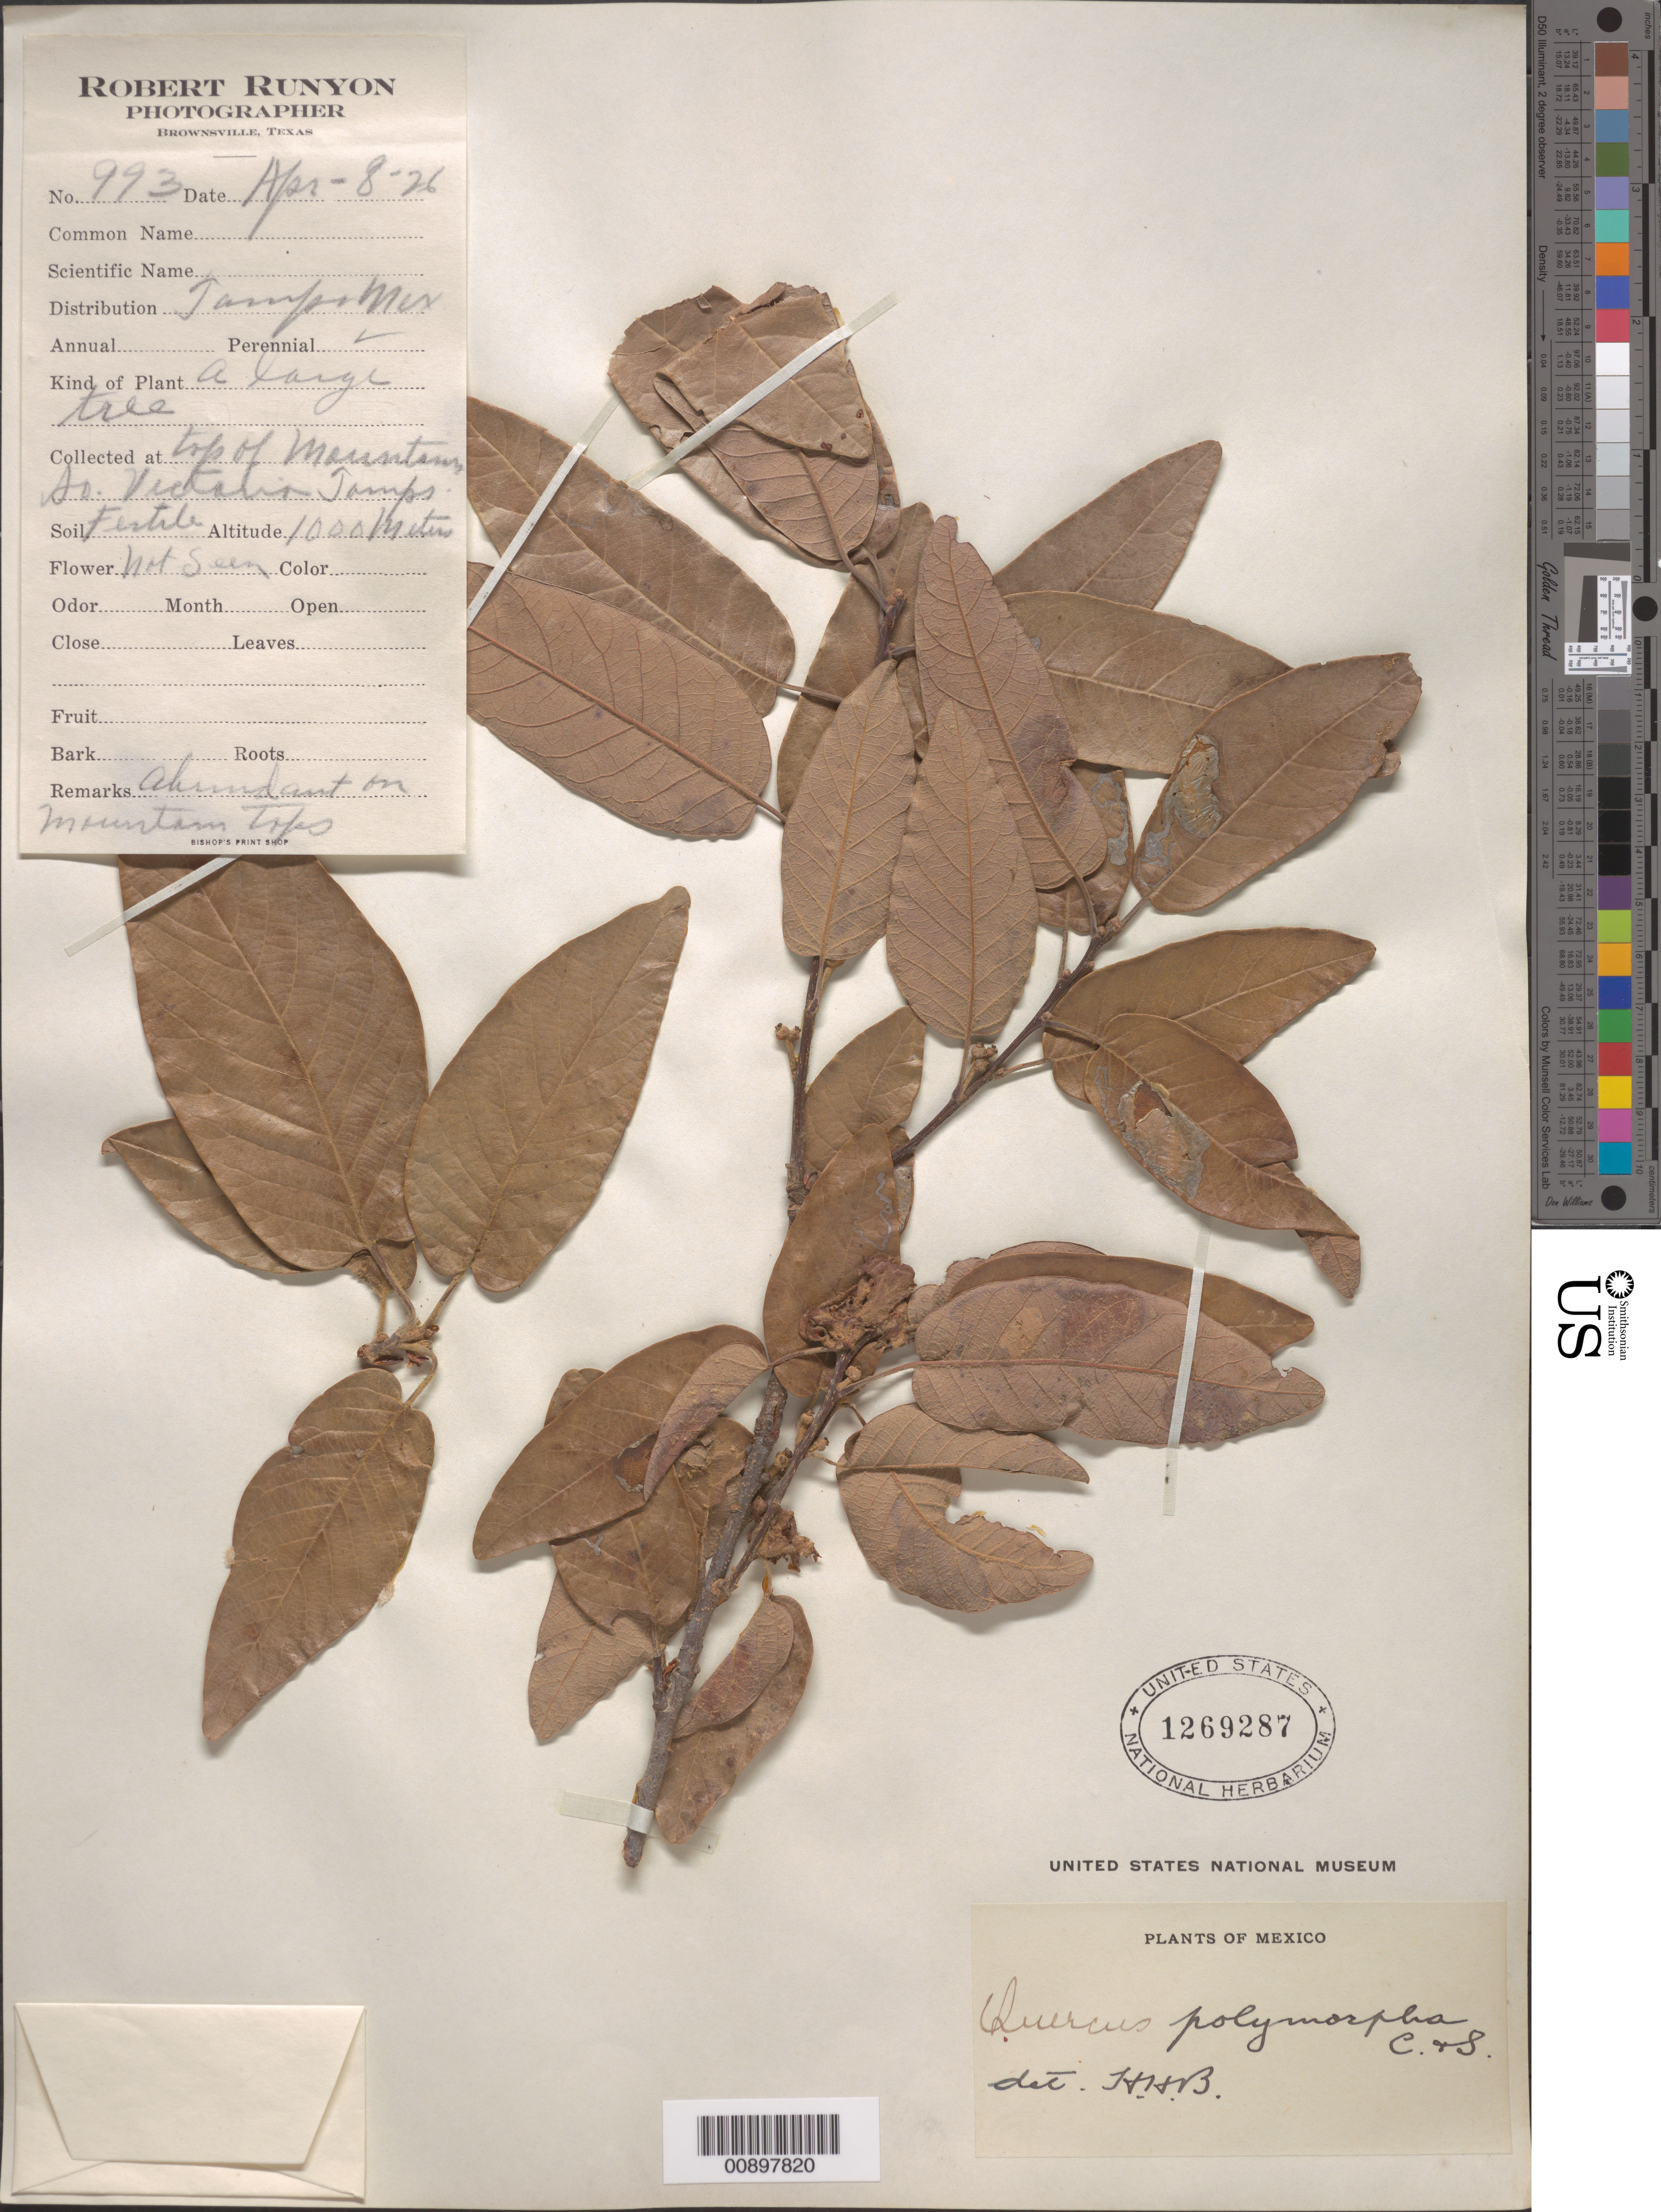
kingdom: Plantae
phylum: Tracheophyta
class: Magnoliopsida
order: Fagales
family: Fagaceae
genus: Quercus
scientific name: Quercus polymorpha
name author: Schltdl. & Cham.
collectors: R. Runyon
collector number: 993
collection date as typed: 08 Apr 1926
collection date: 1926-04-08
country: Mexico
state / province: Tamaulipas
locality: Mountains SO. Victoria, Tamaulipas.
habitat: Top of mountains. Soil fertile.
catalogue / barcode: US 1269287